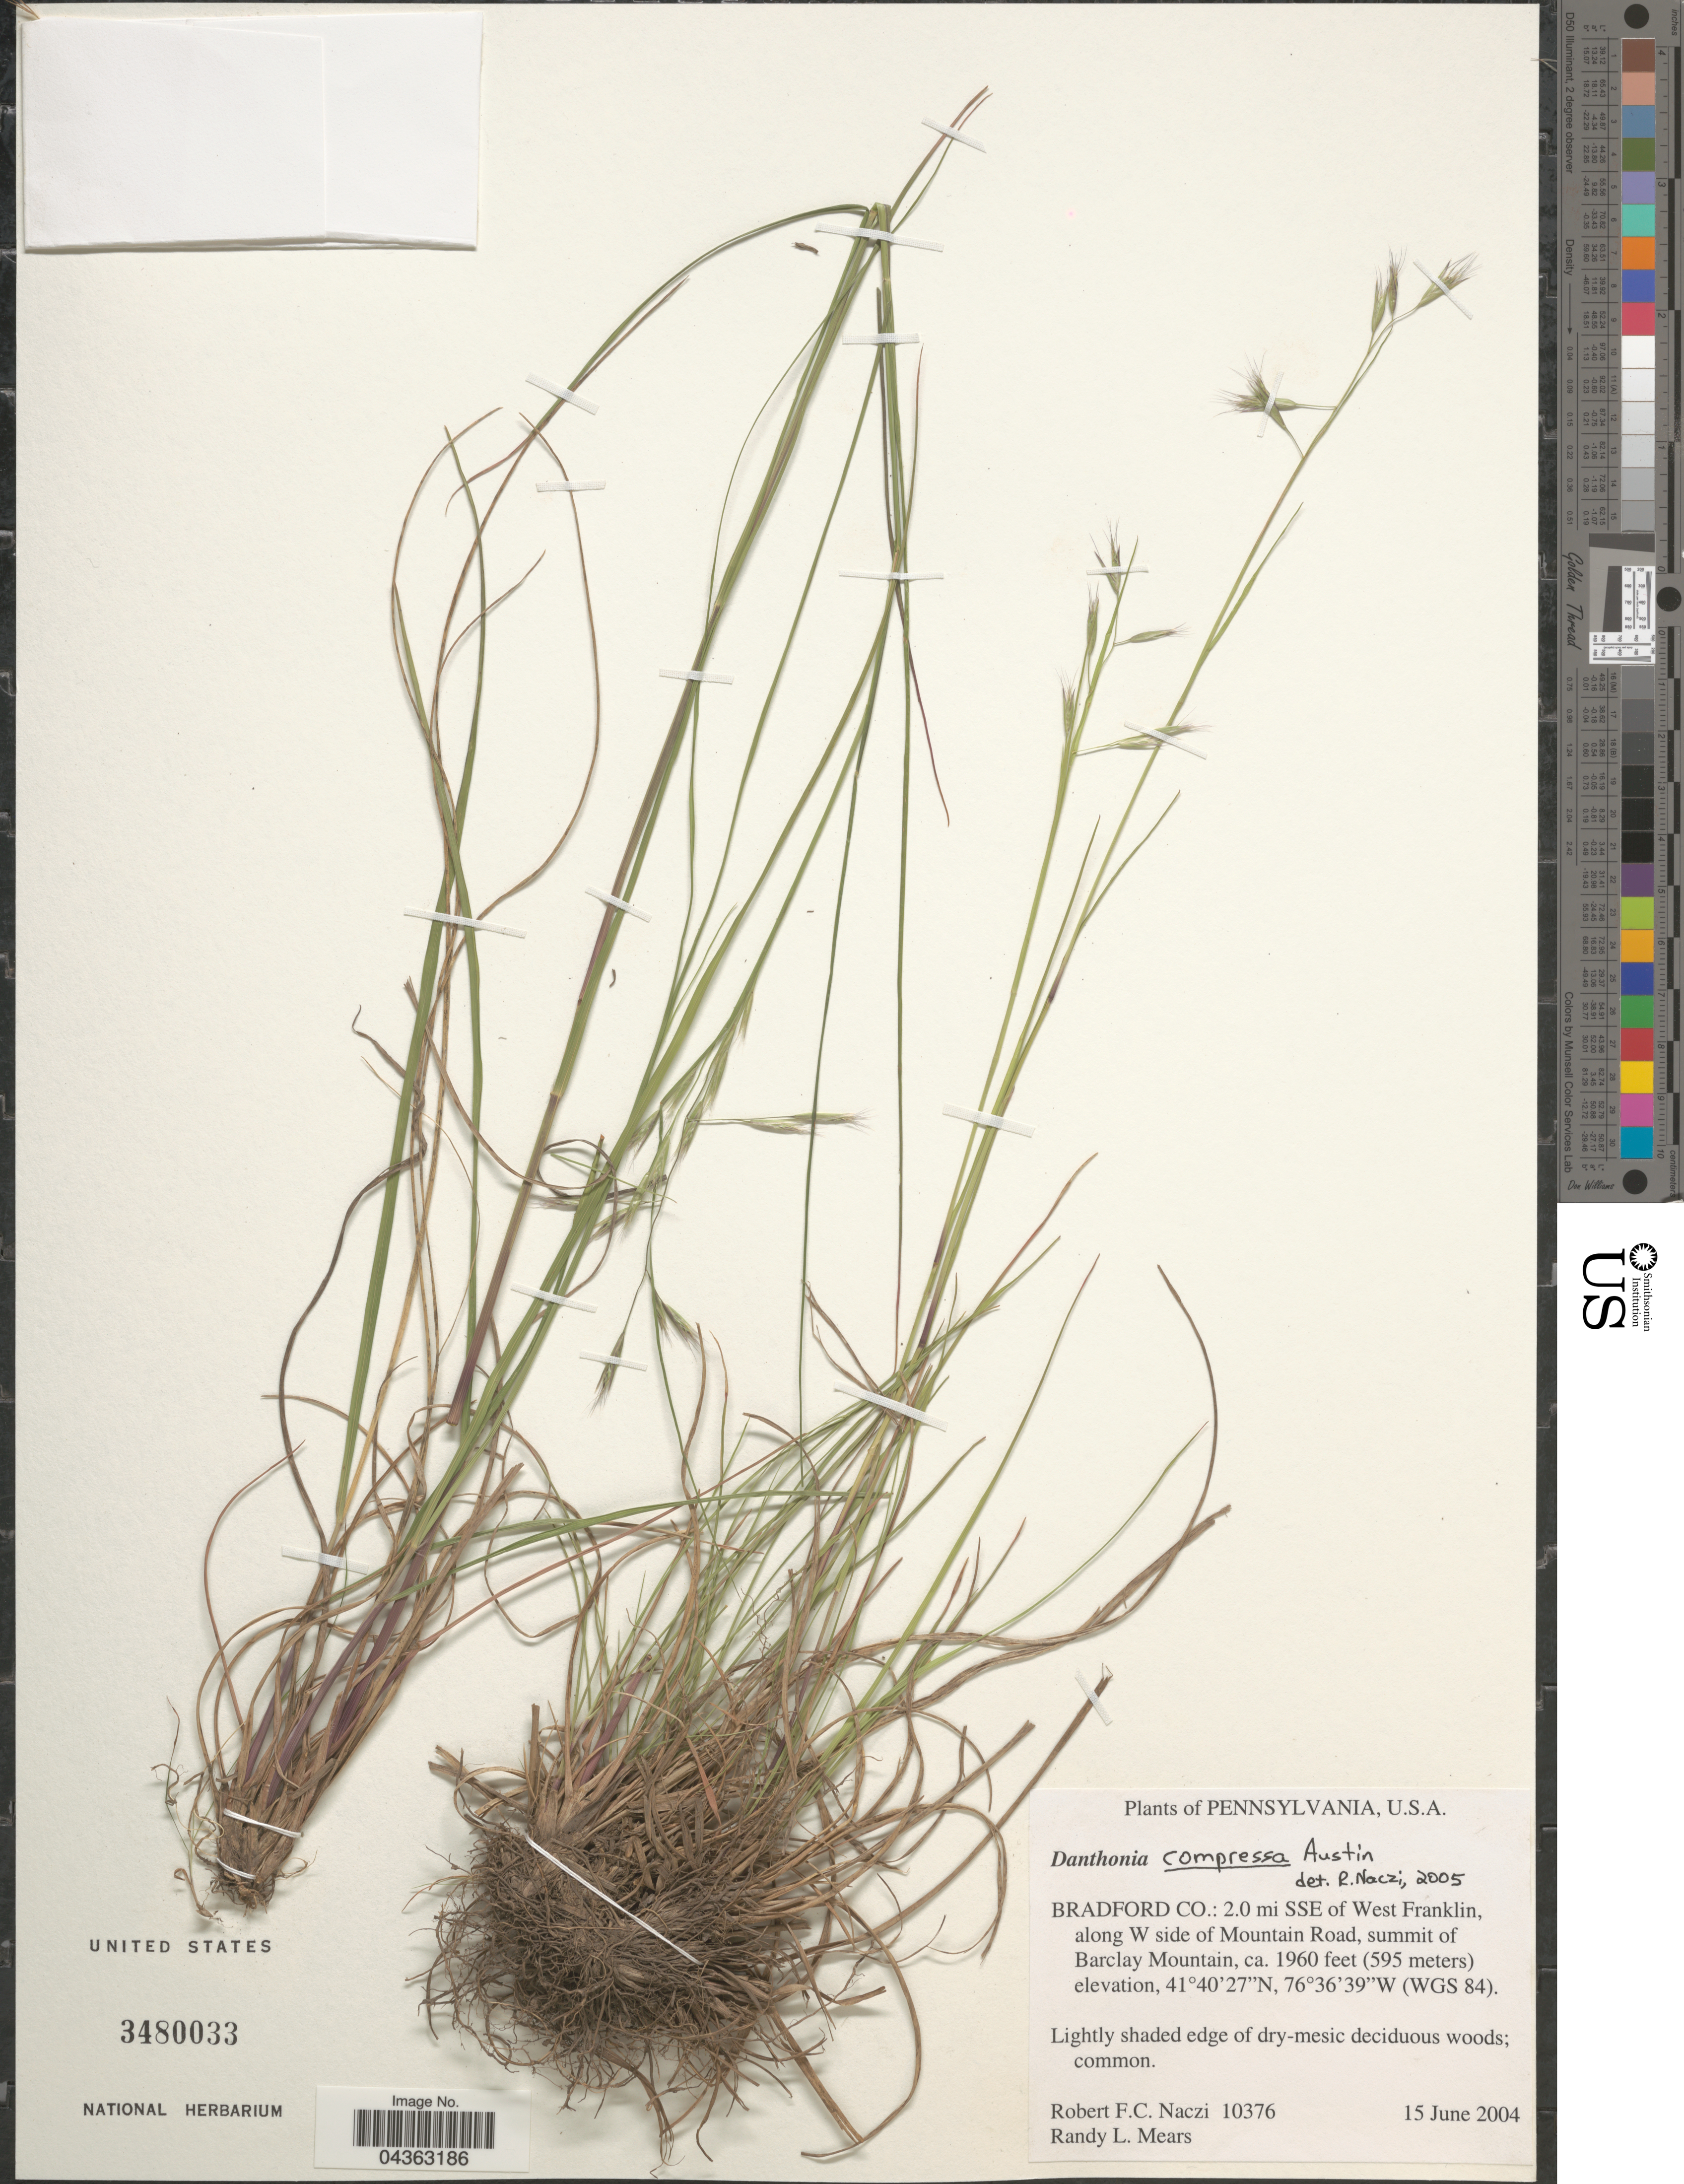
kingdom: Plantae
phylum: Tracheophyta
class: Liliopsida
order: Poales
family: Poaceae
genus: Danthonia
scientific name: Danthonia compressa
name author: Austin in F. Peck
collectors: R. F. C. Naczi & R. Mears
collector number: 10376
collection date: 2004-06-15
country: United States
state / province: Pennsylvania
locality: Bradford Co.: 2.0 mi SSE of West Franklin, along W side of Mountain Road, summit of Barclay Mountain (WGS 84).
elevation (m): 595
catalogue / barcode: US 3480033